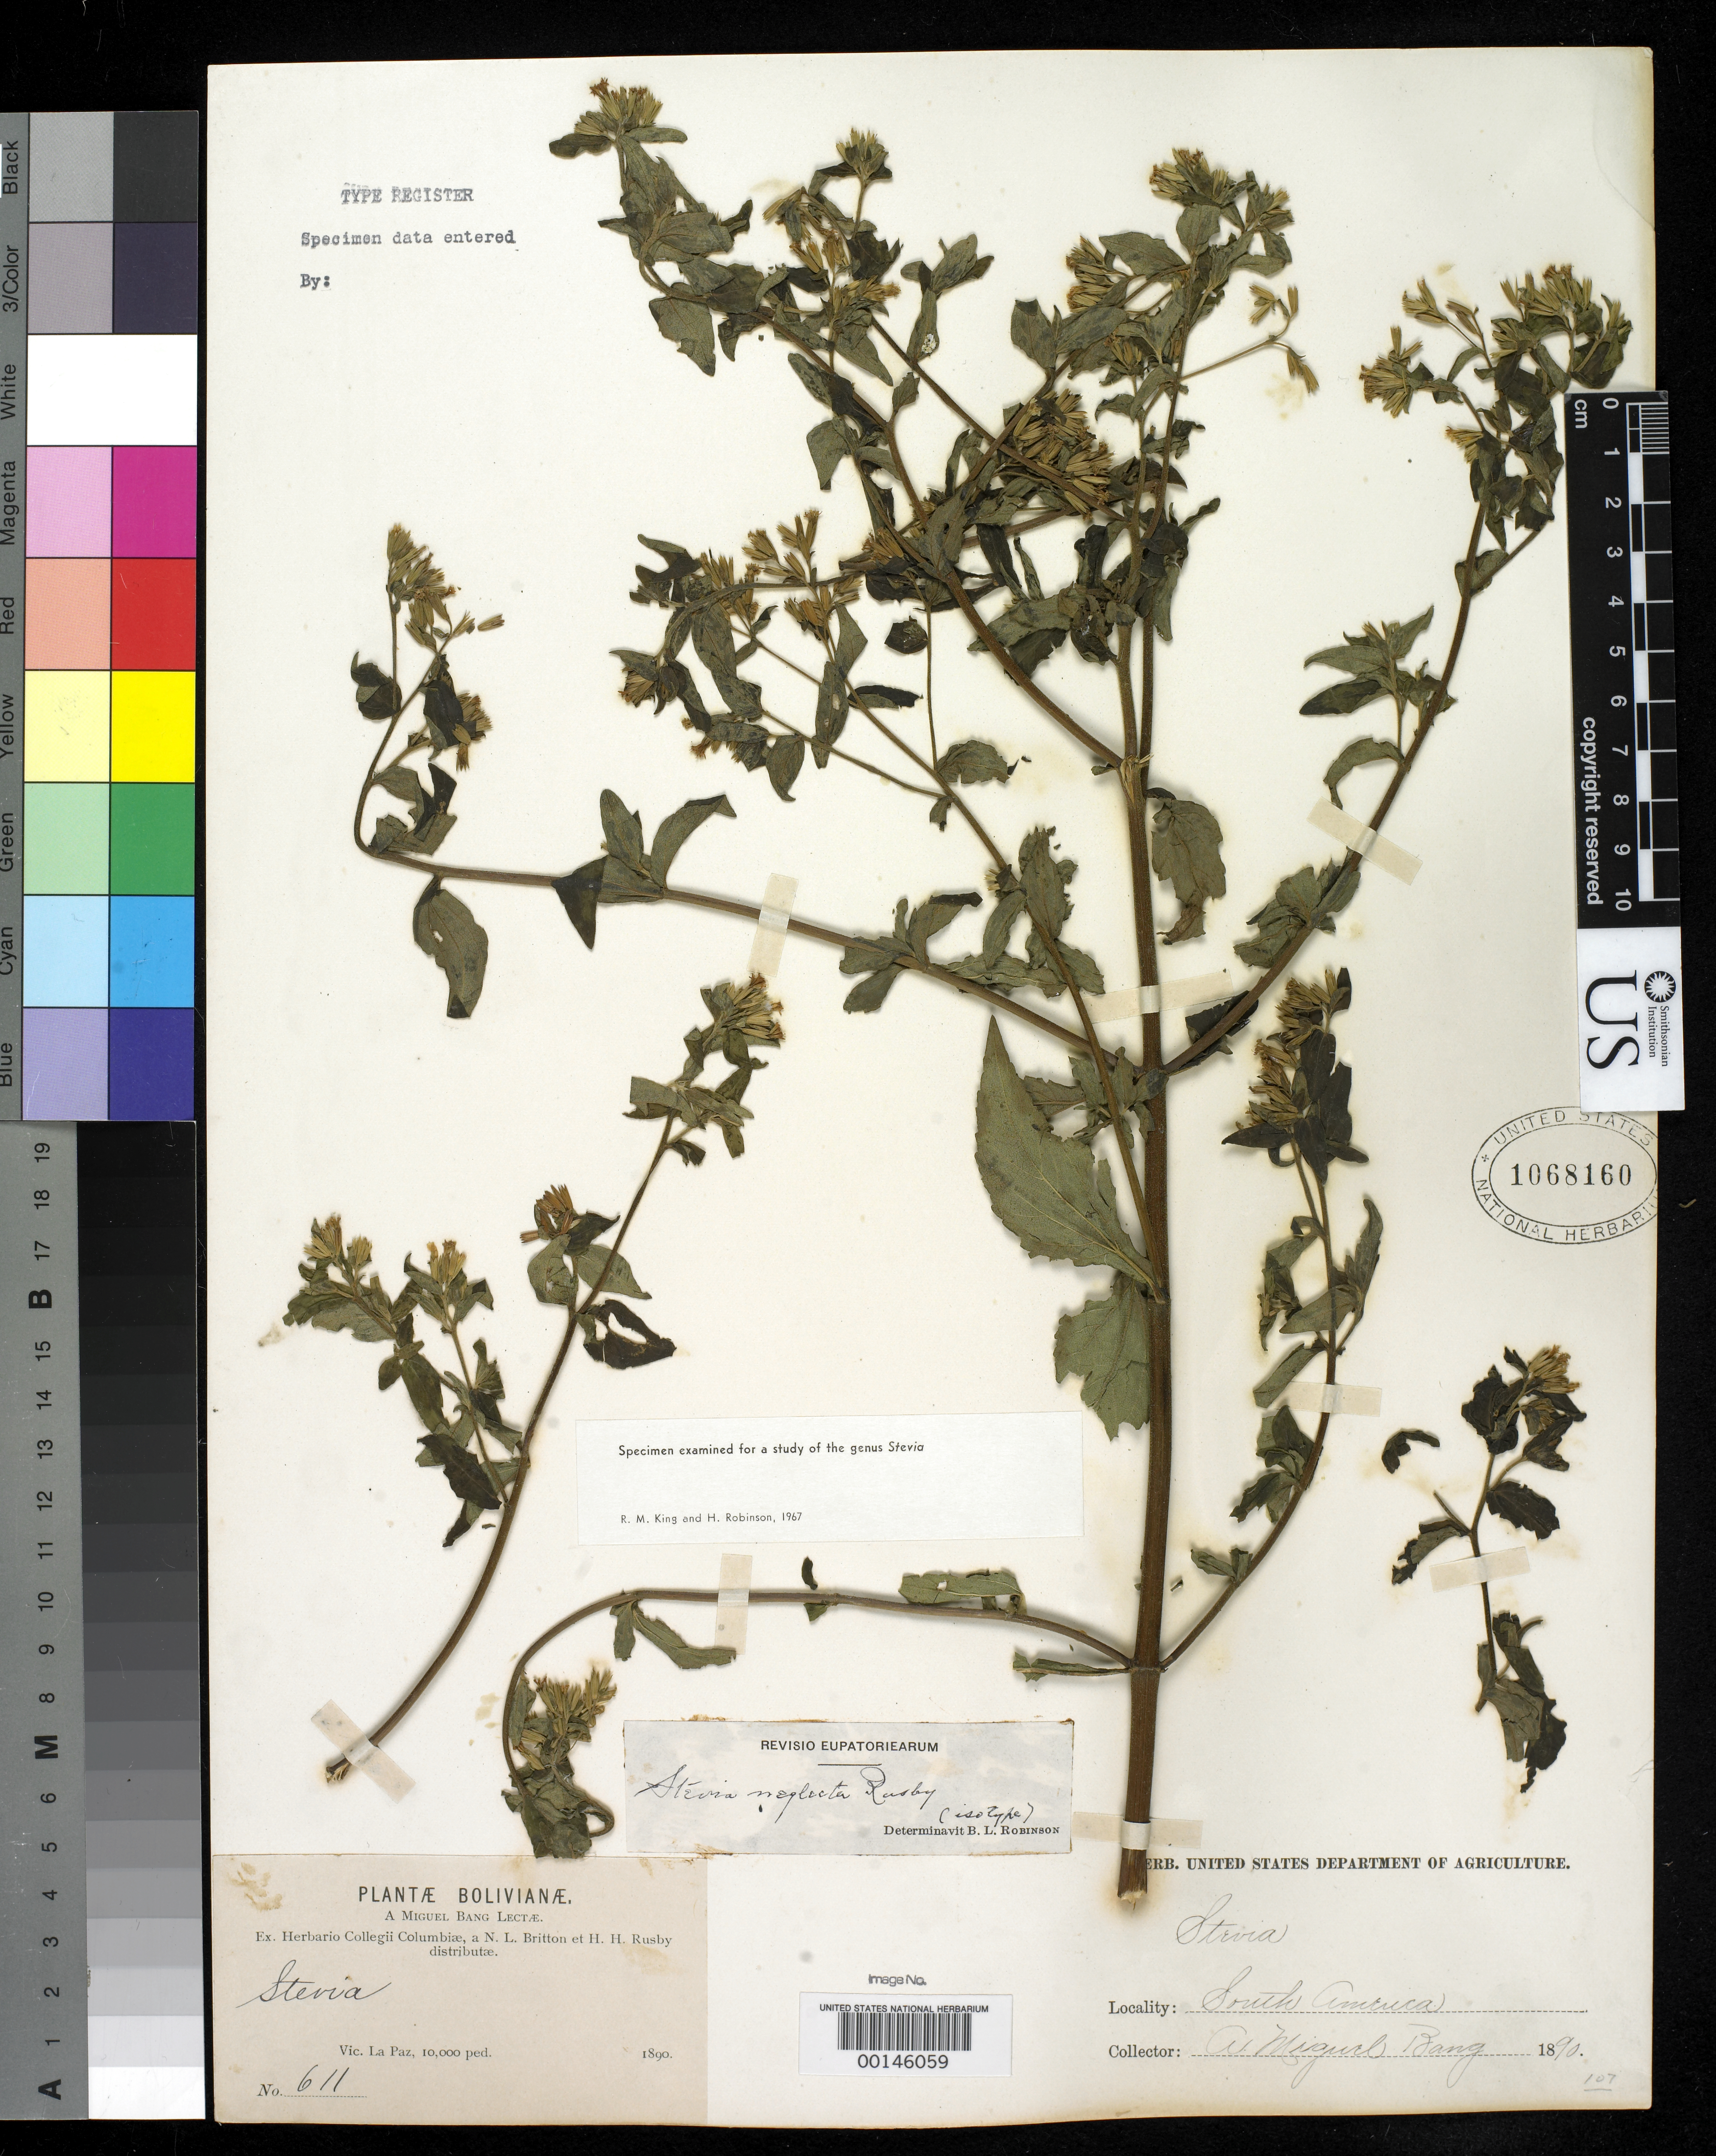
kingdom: Plantae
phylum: Tracheophyta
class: Magnoliopsida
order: Asterales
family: Asteraceae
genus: Stevia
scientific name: Stevia neglecta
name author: Rusby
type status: Isotype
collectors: M. Bang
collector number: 611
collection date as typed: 1890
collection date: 1890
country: Bolivia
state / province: La Paz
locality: Las Paz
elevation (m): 3048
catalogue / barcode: US 1068160